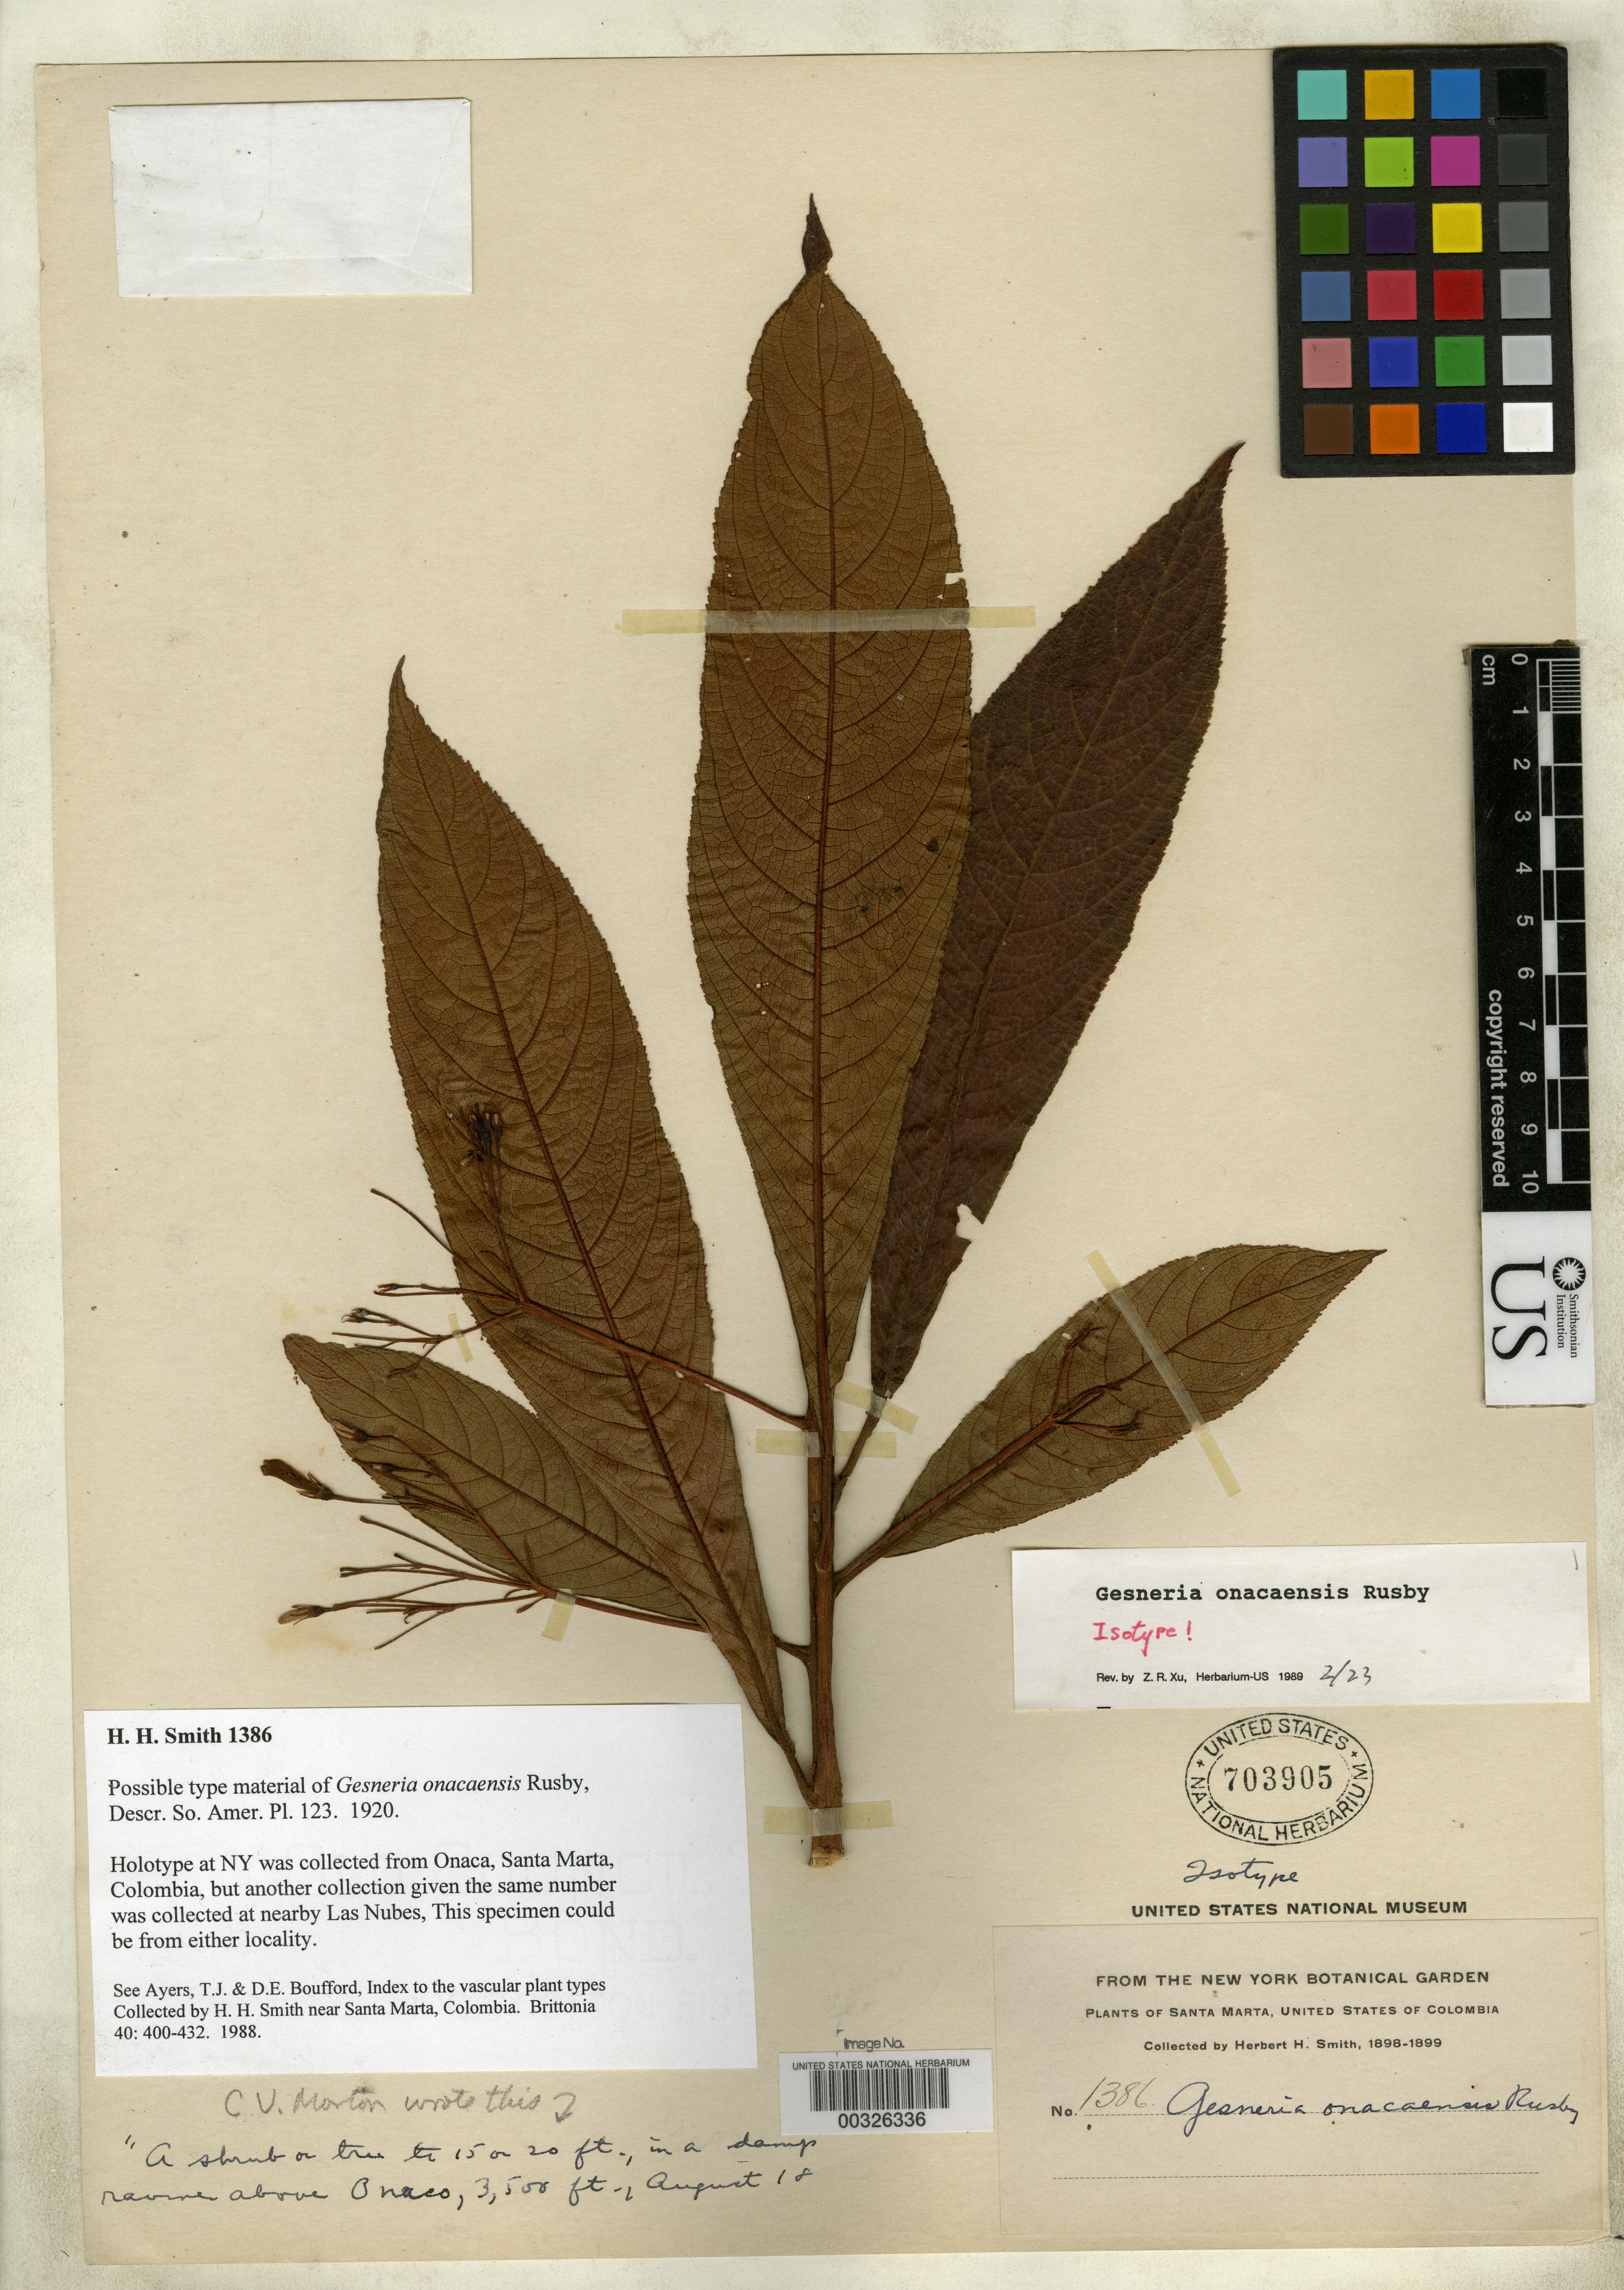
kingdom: Plantae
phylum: Tracheophyta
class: Magnoliopsida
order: Lamiales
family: Gesneriaceae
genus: Gesneria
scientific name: Gesneria onacaensis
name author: Rusby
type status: Possible Isotype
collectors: Herbert H. Smith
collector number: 1386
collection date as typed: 18 Aug 1898 or 18 Aug 1899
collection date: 1898-08-18 or 1899-08-18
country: Colombia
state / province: Magdalena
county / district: Santa Marta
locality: Above Onaca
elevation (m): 1067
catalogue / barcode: US 703905